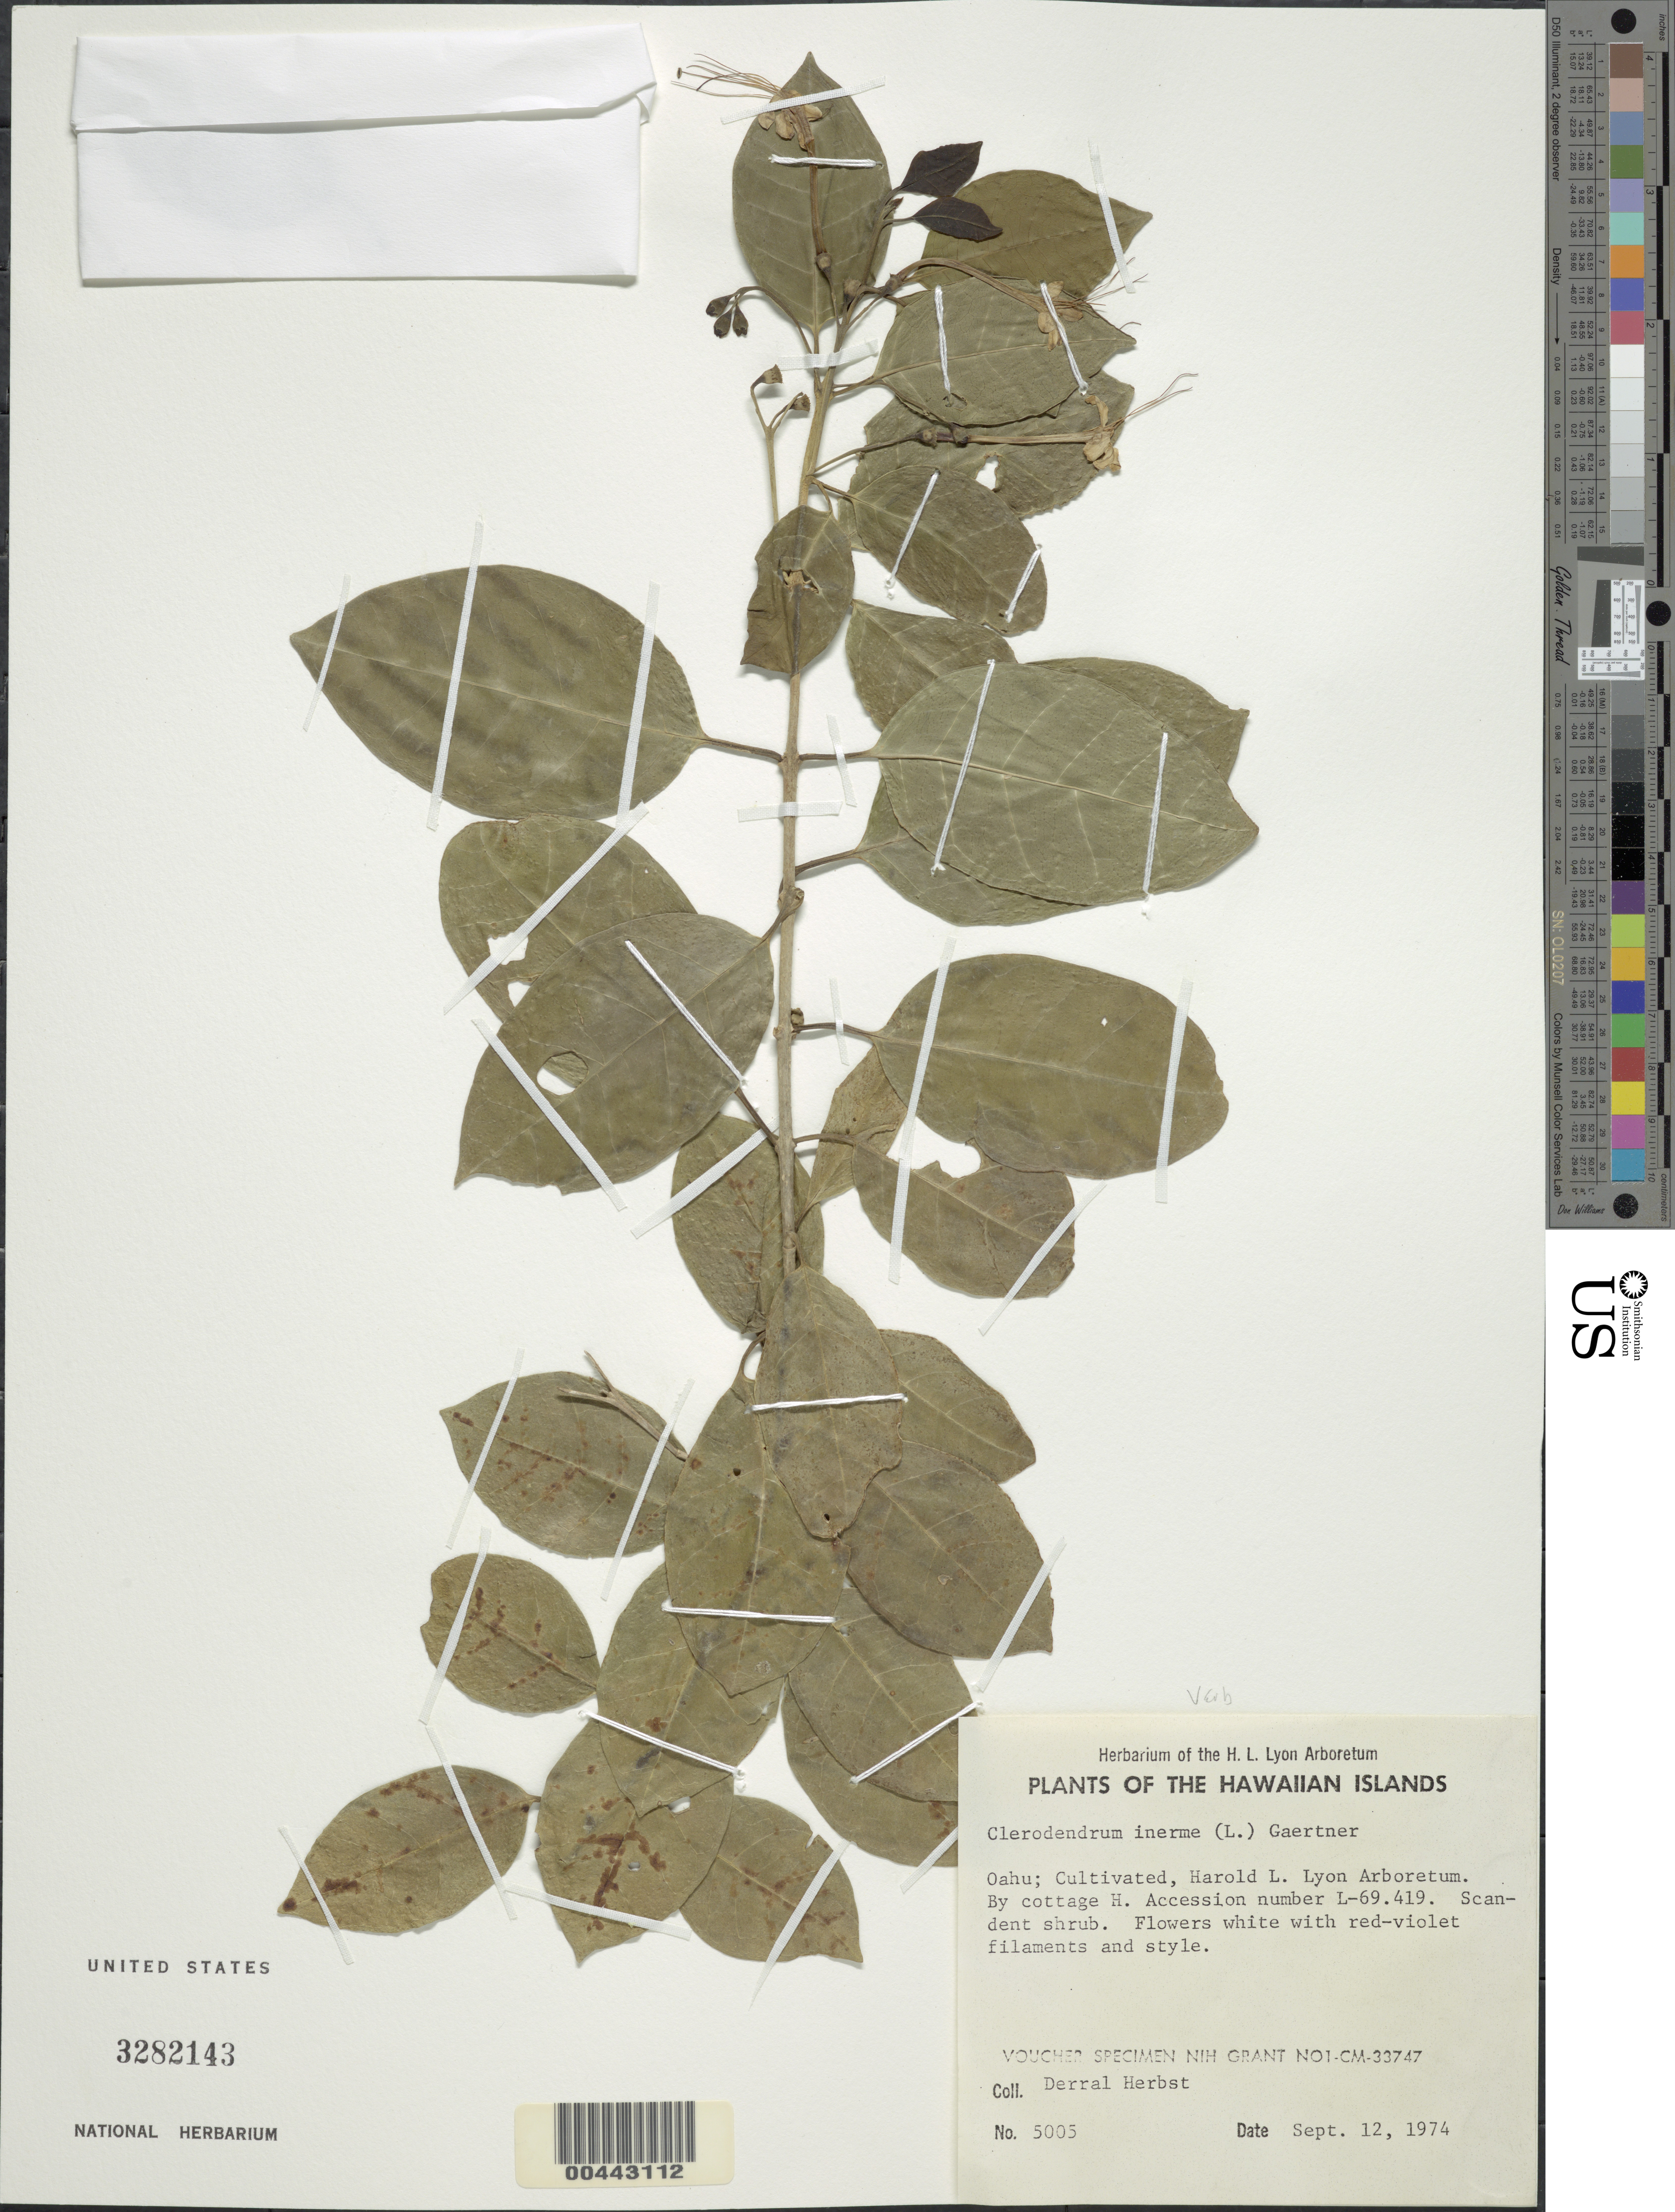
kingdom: Plantae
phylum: Tracheophyta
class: Magnoliopsida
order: Lamiales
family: Lamiaceae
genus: Clerodendrum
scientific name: Clerodendrum inerme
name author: (L.) Gaertn.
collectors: D. R. Herbst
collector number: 5005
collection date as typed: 12 Sep 1974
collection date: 1974-09-12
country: United States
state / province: Hawaii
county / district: Honolulu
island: Oahu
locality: Harold L. Lyon Arboretum, by cottage H.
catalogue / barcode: US 3282143